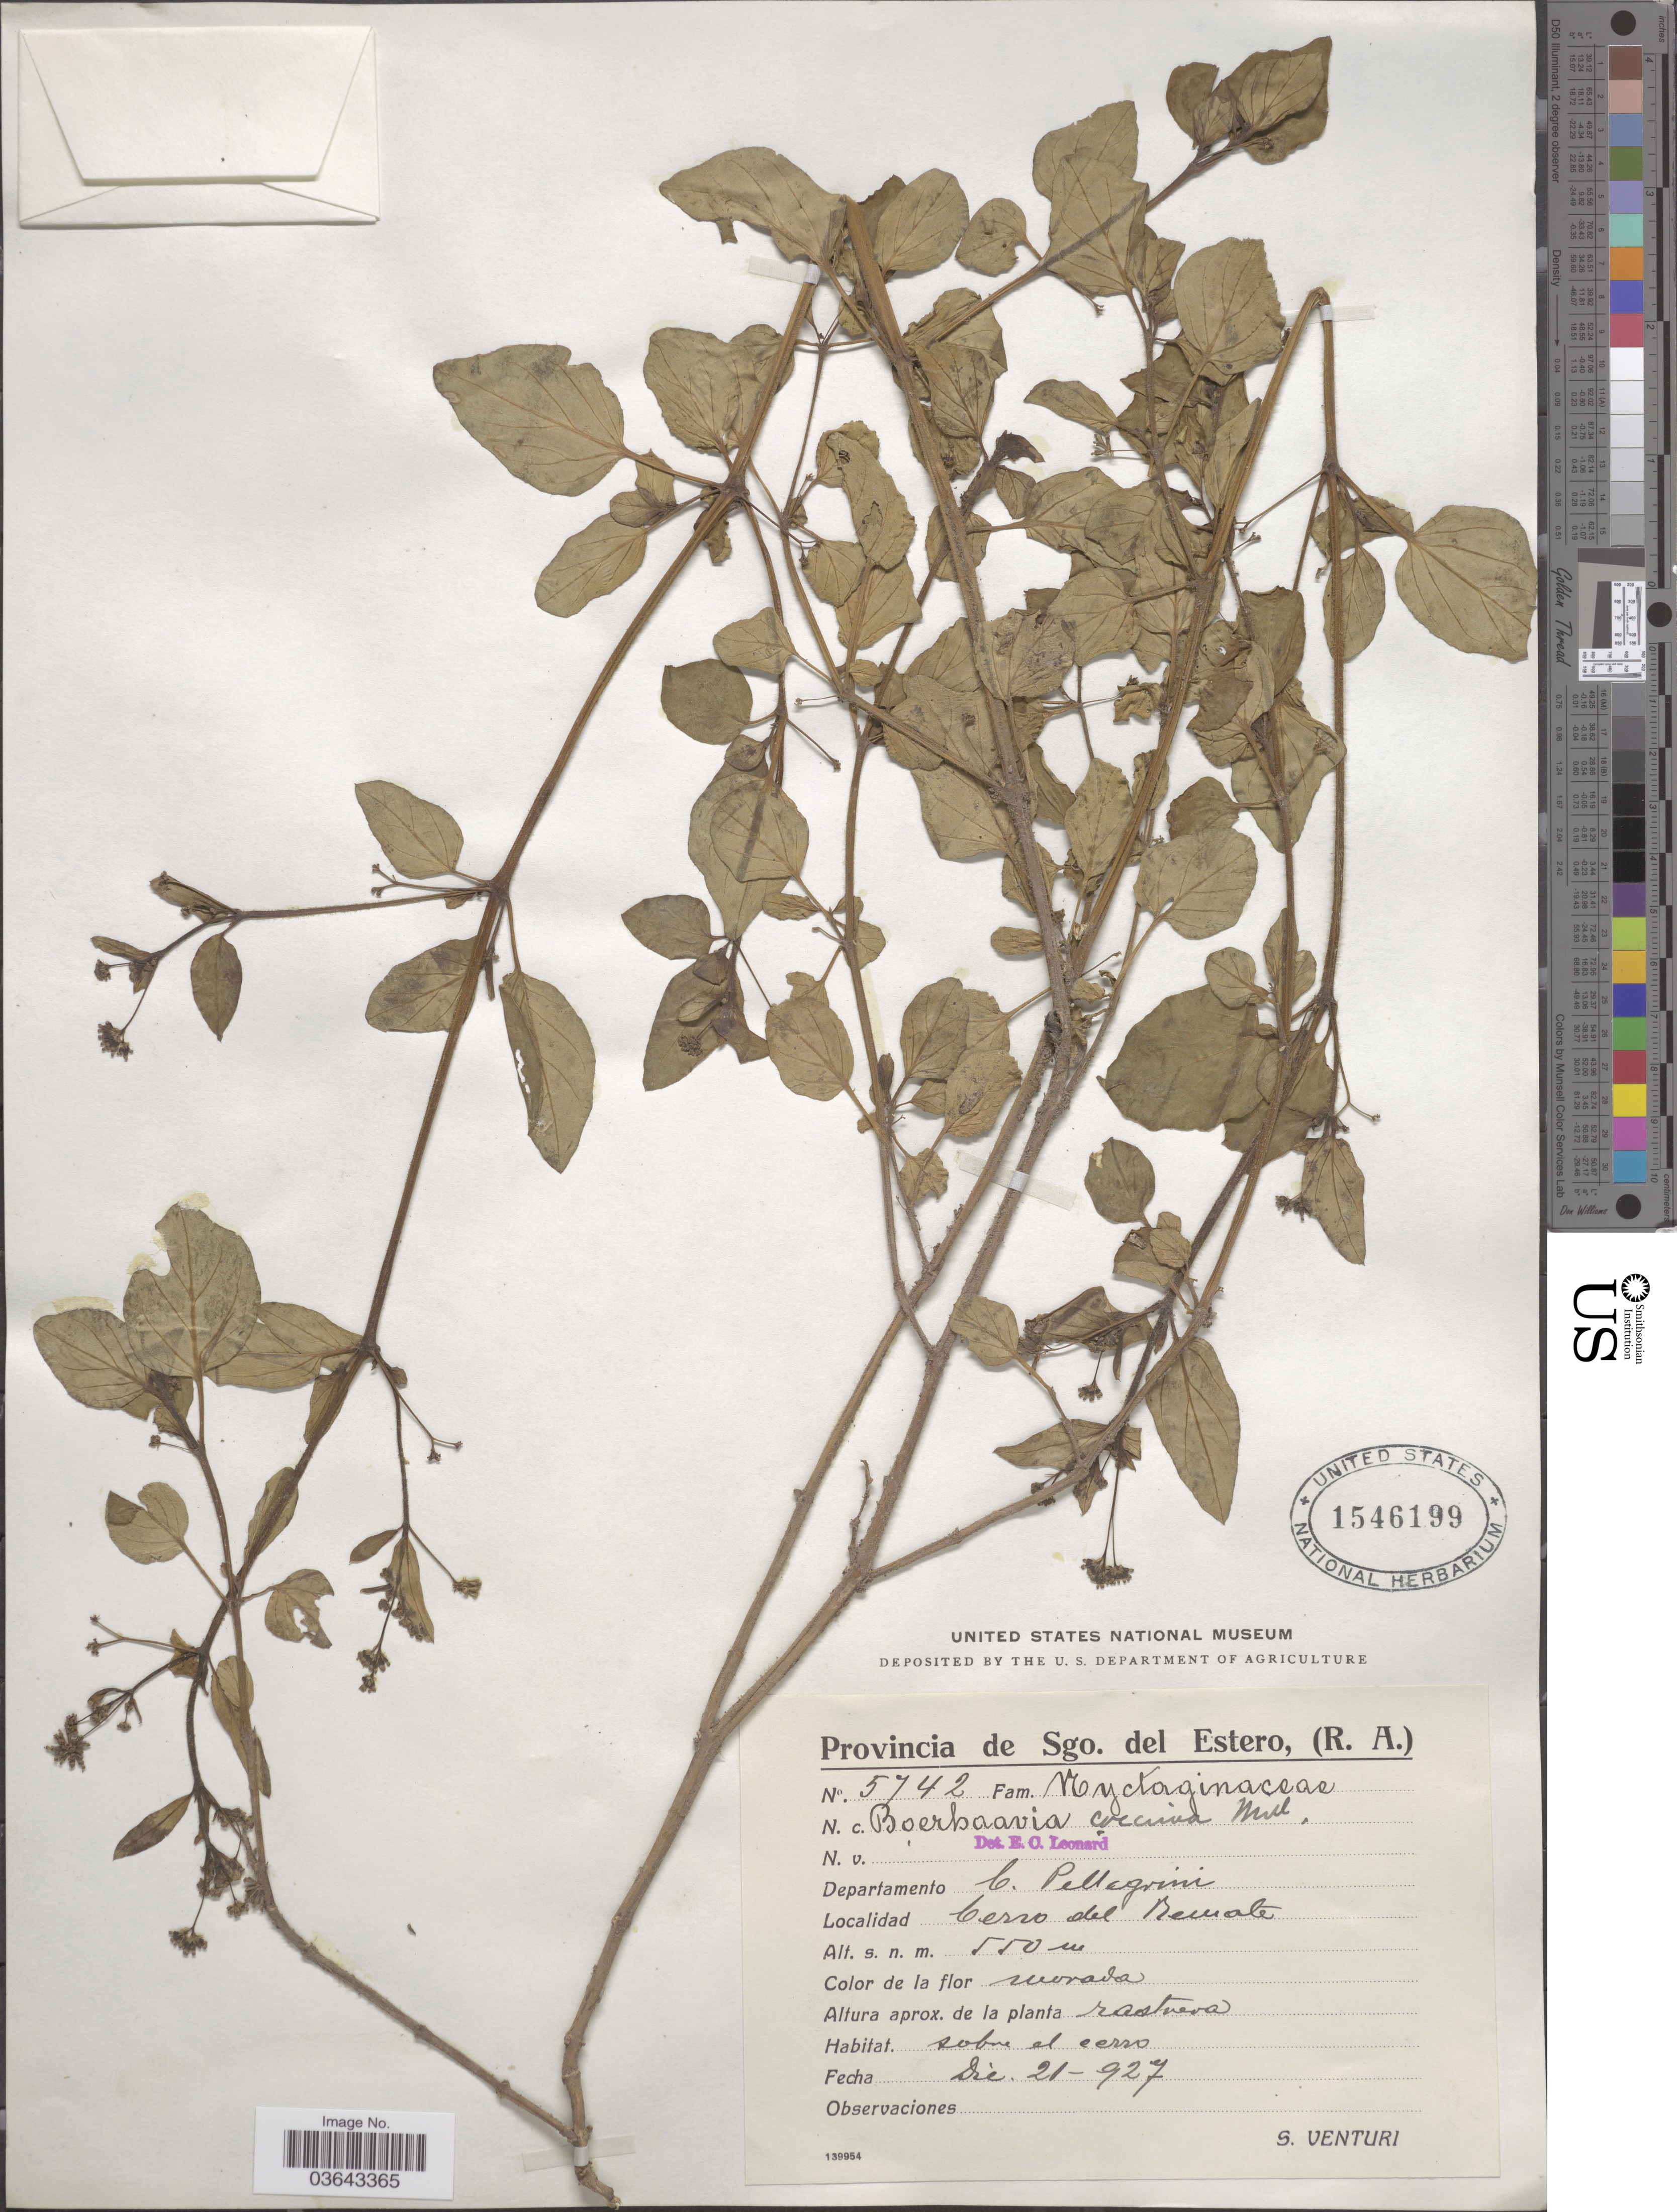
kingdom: Plantae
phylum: Tracheophyta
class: Magnoliopsida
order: Caryophyllales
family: Nyctaginaceae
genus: Boerhavia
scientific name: Boerhavia diffusa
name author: L.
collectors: S. Venturi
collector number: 5742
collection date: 1927-12-21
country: Argentina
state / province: Santiago del Estero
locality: Departamento C. Pellegrini. Cerro del Remate.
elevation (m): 550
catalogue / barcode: US 1546199